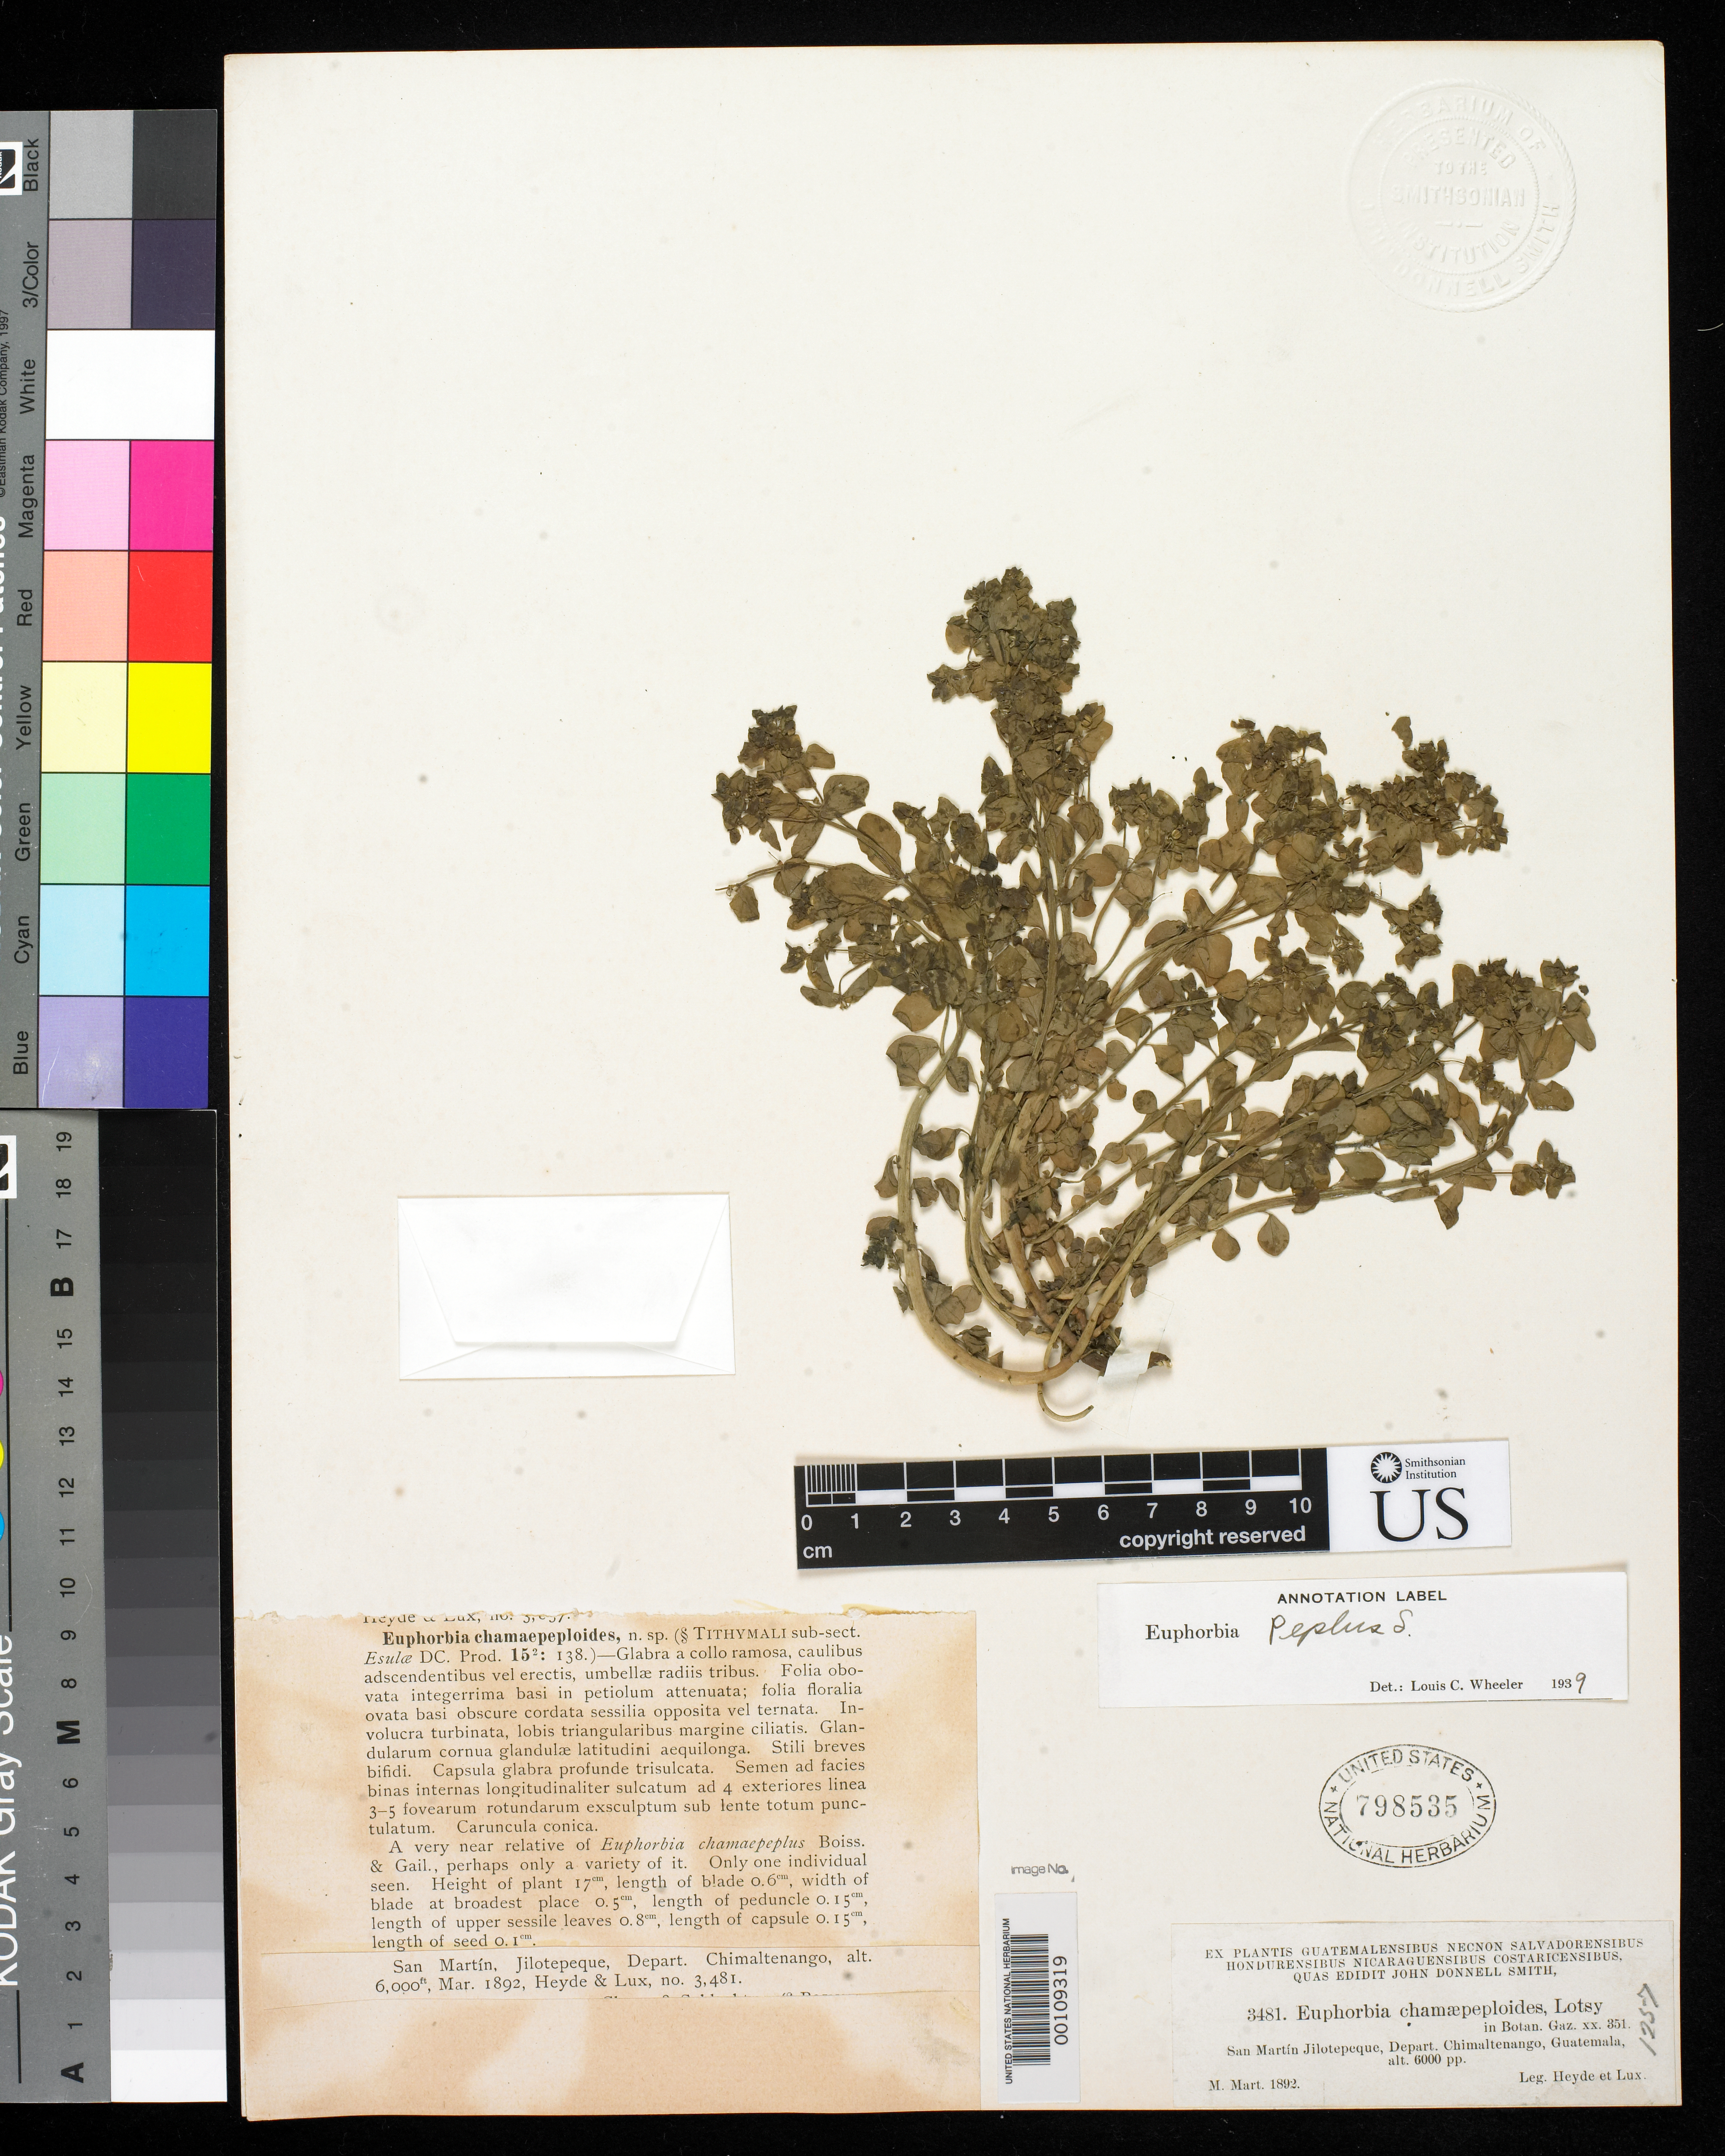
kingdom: Plantae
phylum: Tracheophyta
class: Magnoliopsida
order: Malpighiales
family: Euphorbiaceae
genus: Euphorbia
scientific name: Euphorbia chamaepeploides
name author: Lotsy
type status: Type Collection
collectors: E. T. Heyde & E. Lux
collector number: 3481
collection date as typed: Mar 1892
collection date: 1892-03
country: Guatemala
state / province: Chimaltenango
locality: San Martin Jilotepeque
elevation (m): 1829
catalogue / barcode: US 798535